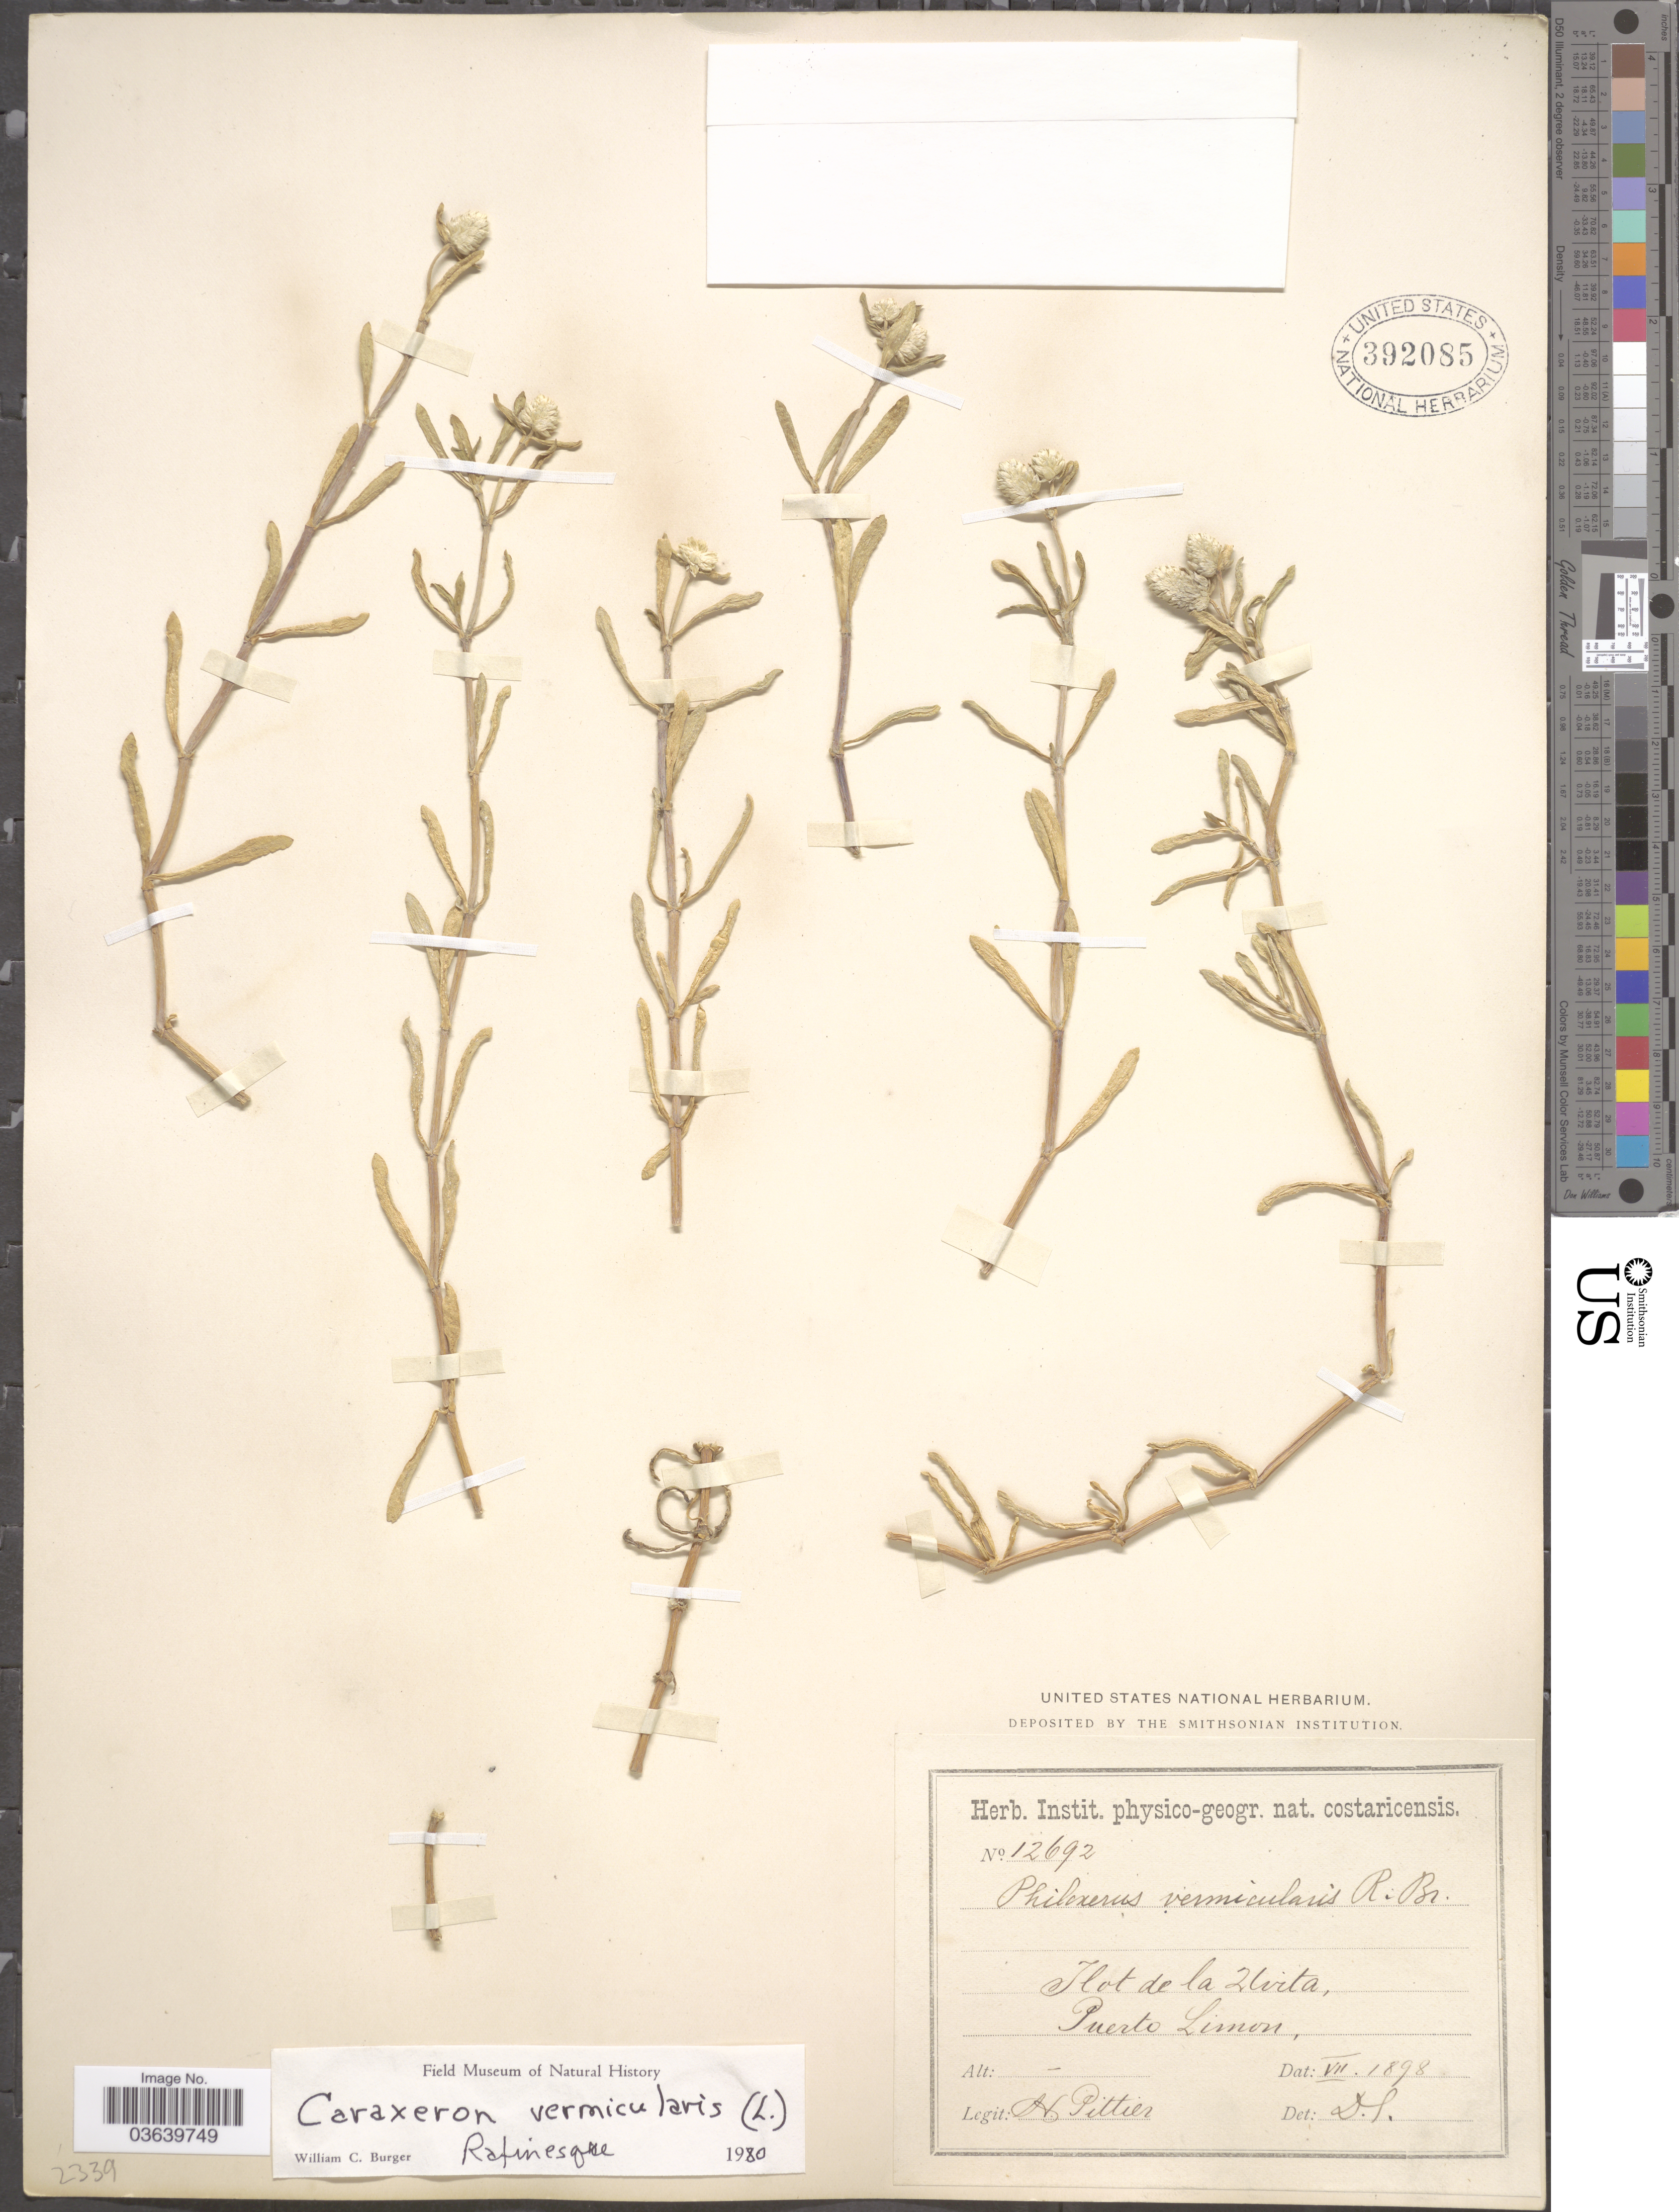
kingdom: Plantae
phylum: Tracheophyta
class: Magnoliopsida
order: Caryophyllales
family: Amaranthaceae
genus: Gomphrena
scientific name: Gomphrena vermicularis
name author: L.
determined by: Strong, Mark T., (BOT), Smithsonian Institution - National Museum of Natural History (UNITED STATES)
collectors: H. F. Pittier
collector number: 12692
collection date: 1898-07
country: Costa Rica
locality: Ilot de la Uvita, Puerto Limon.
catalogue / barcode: US 392085